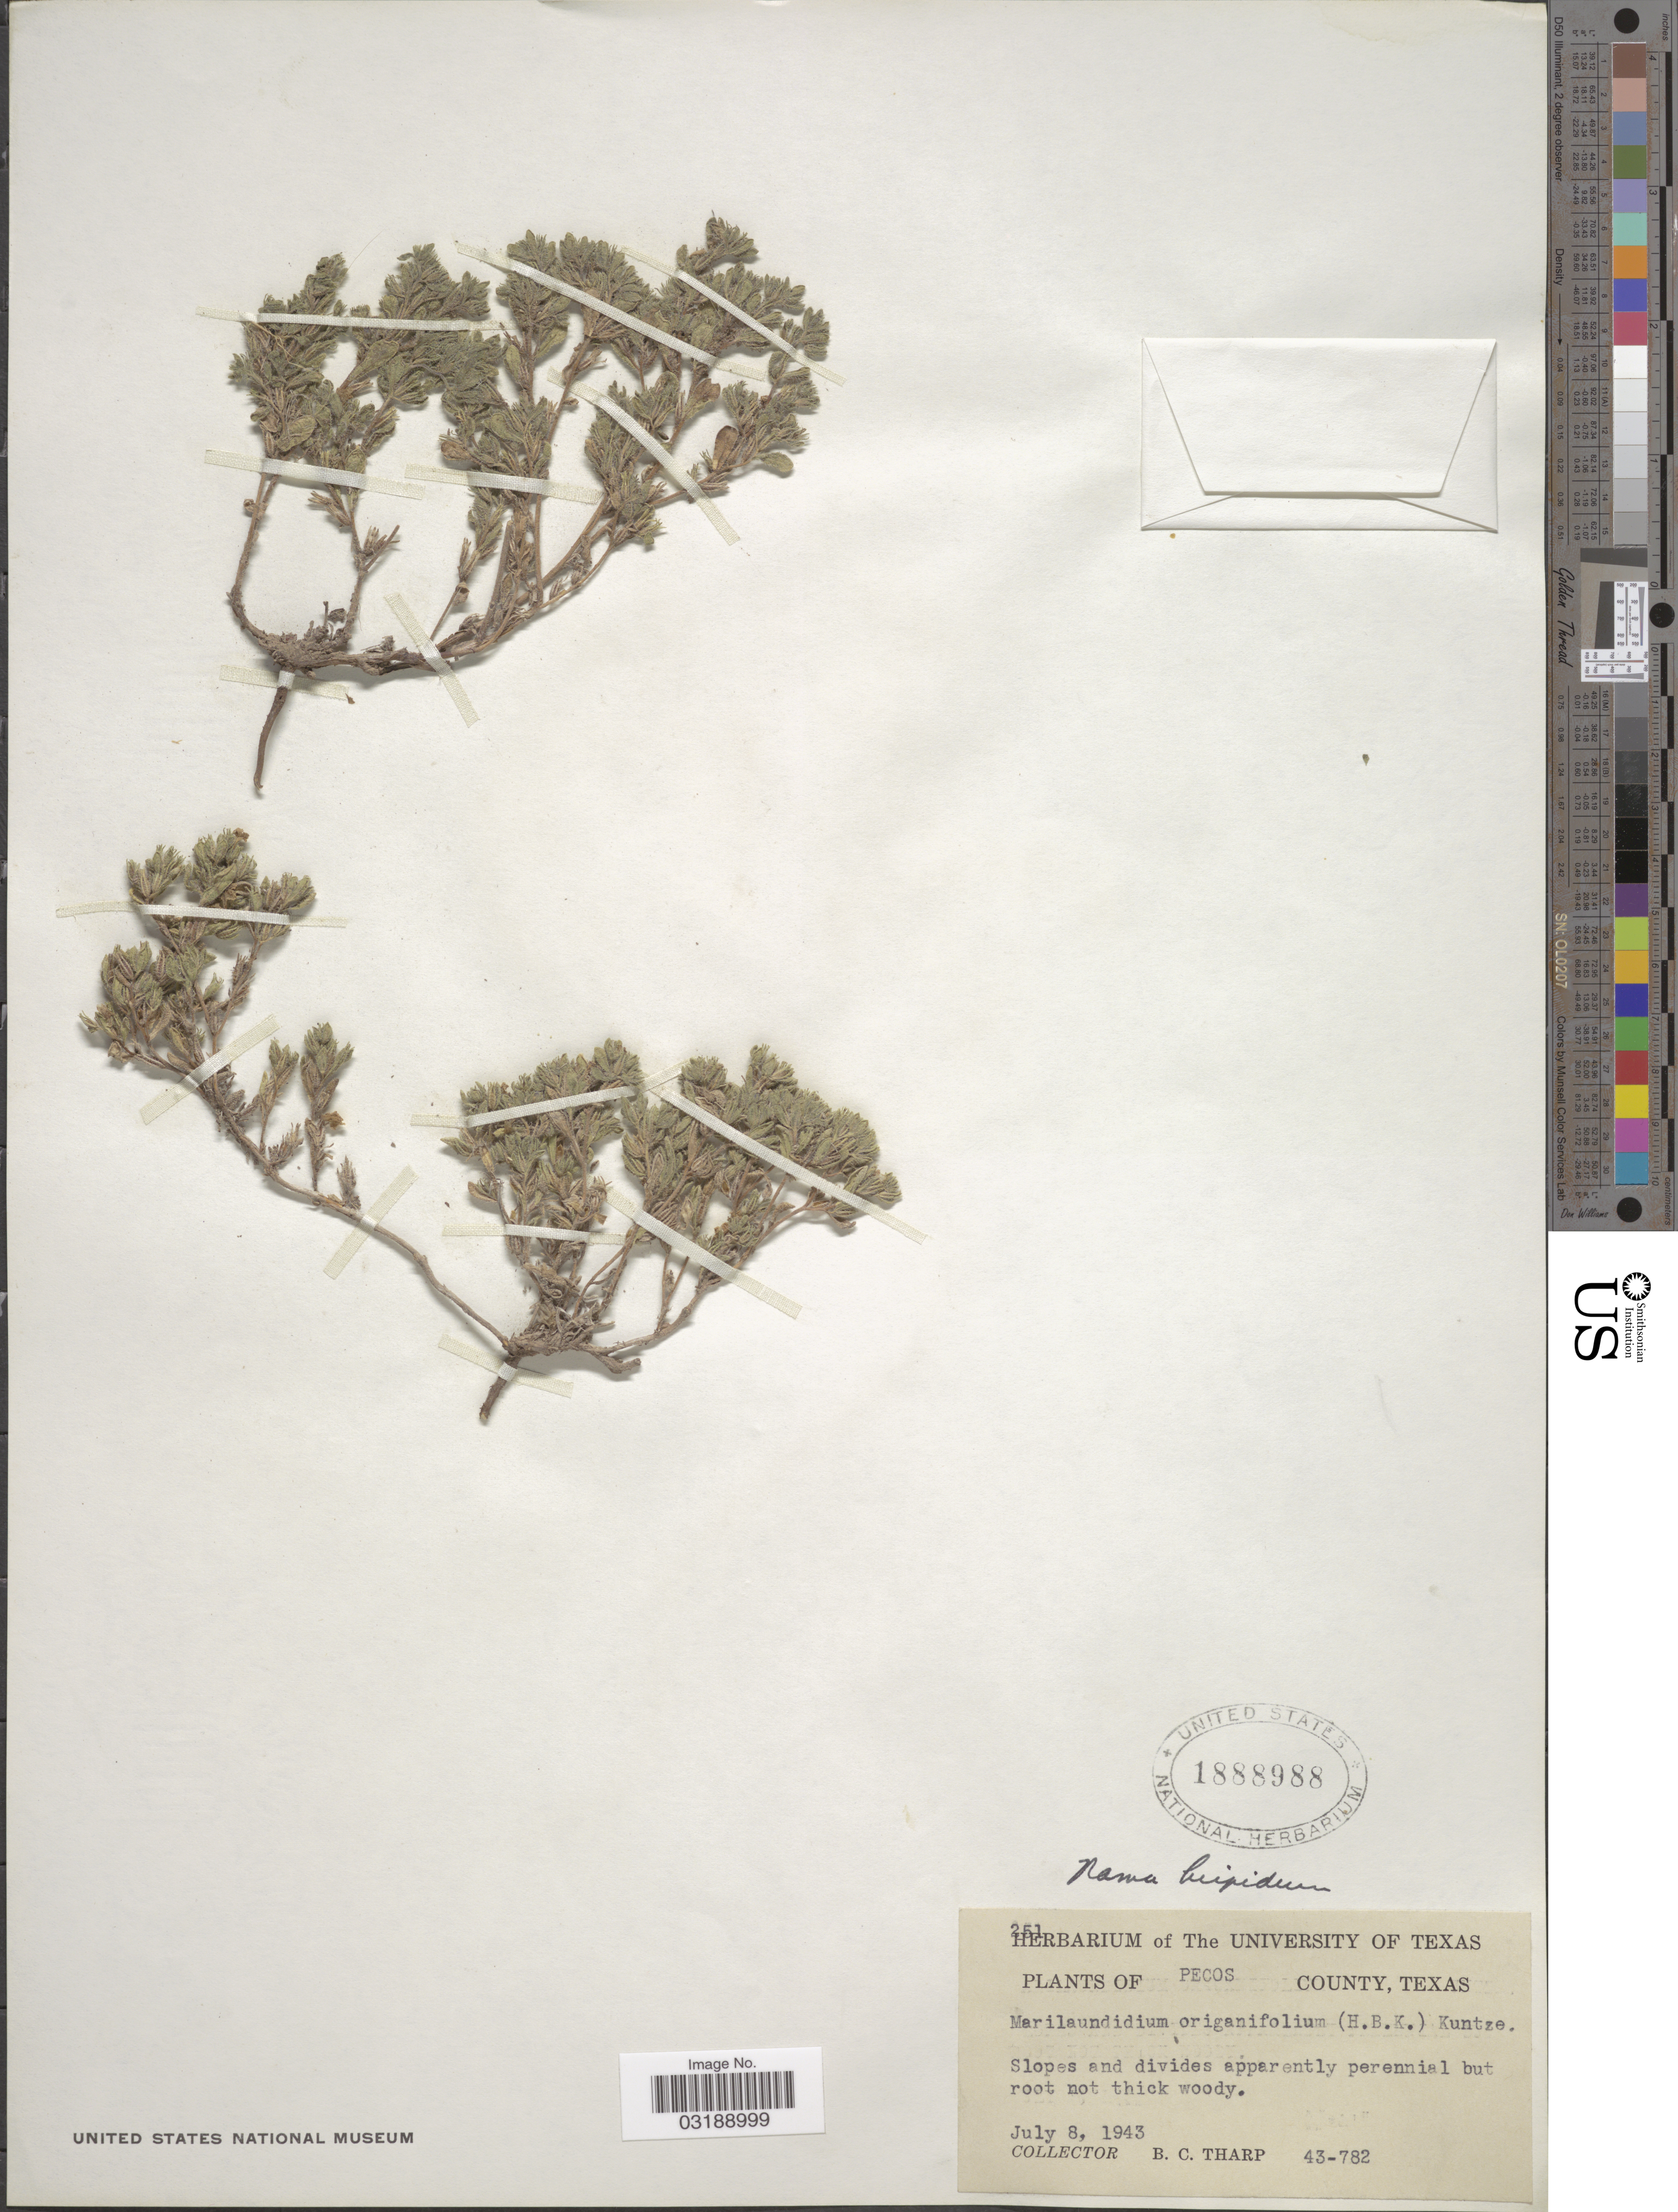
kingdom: Plantae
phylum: Tracheophyta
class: Magnoliopsida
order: Boraginales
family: Namaceae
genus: Nama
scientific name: Nama hispida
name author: A. Gray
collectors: B. C. Tharp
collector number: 43-782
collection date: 1943-07-08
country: United States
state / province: Texas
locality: Pecos County.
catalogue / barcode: US 1888988